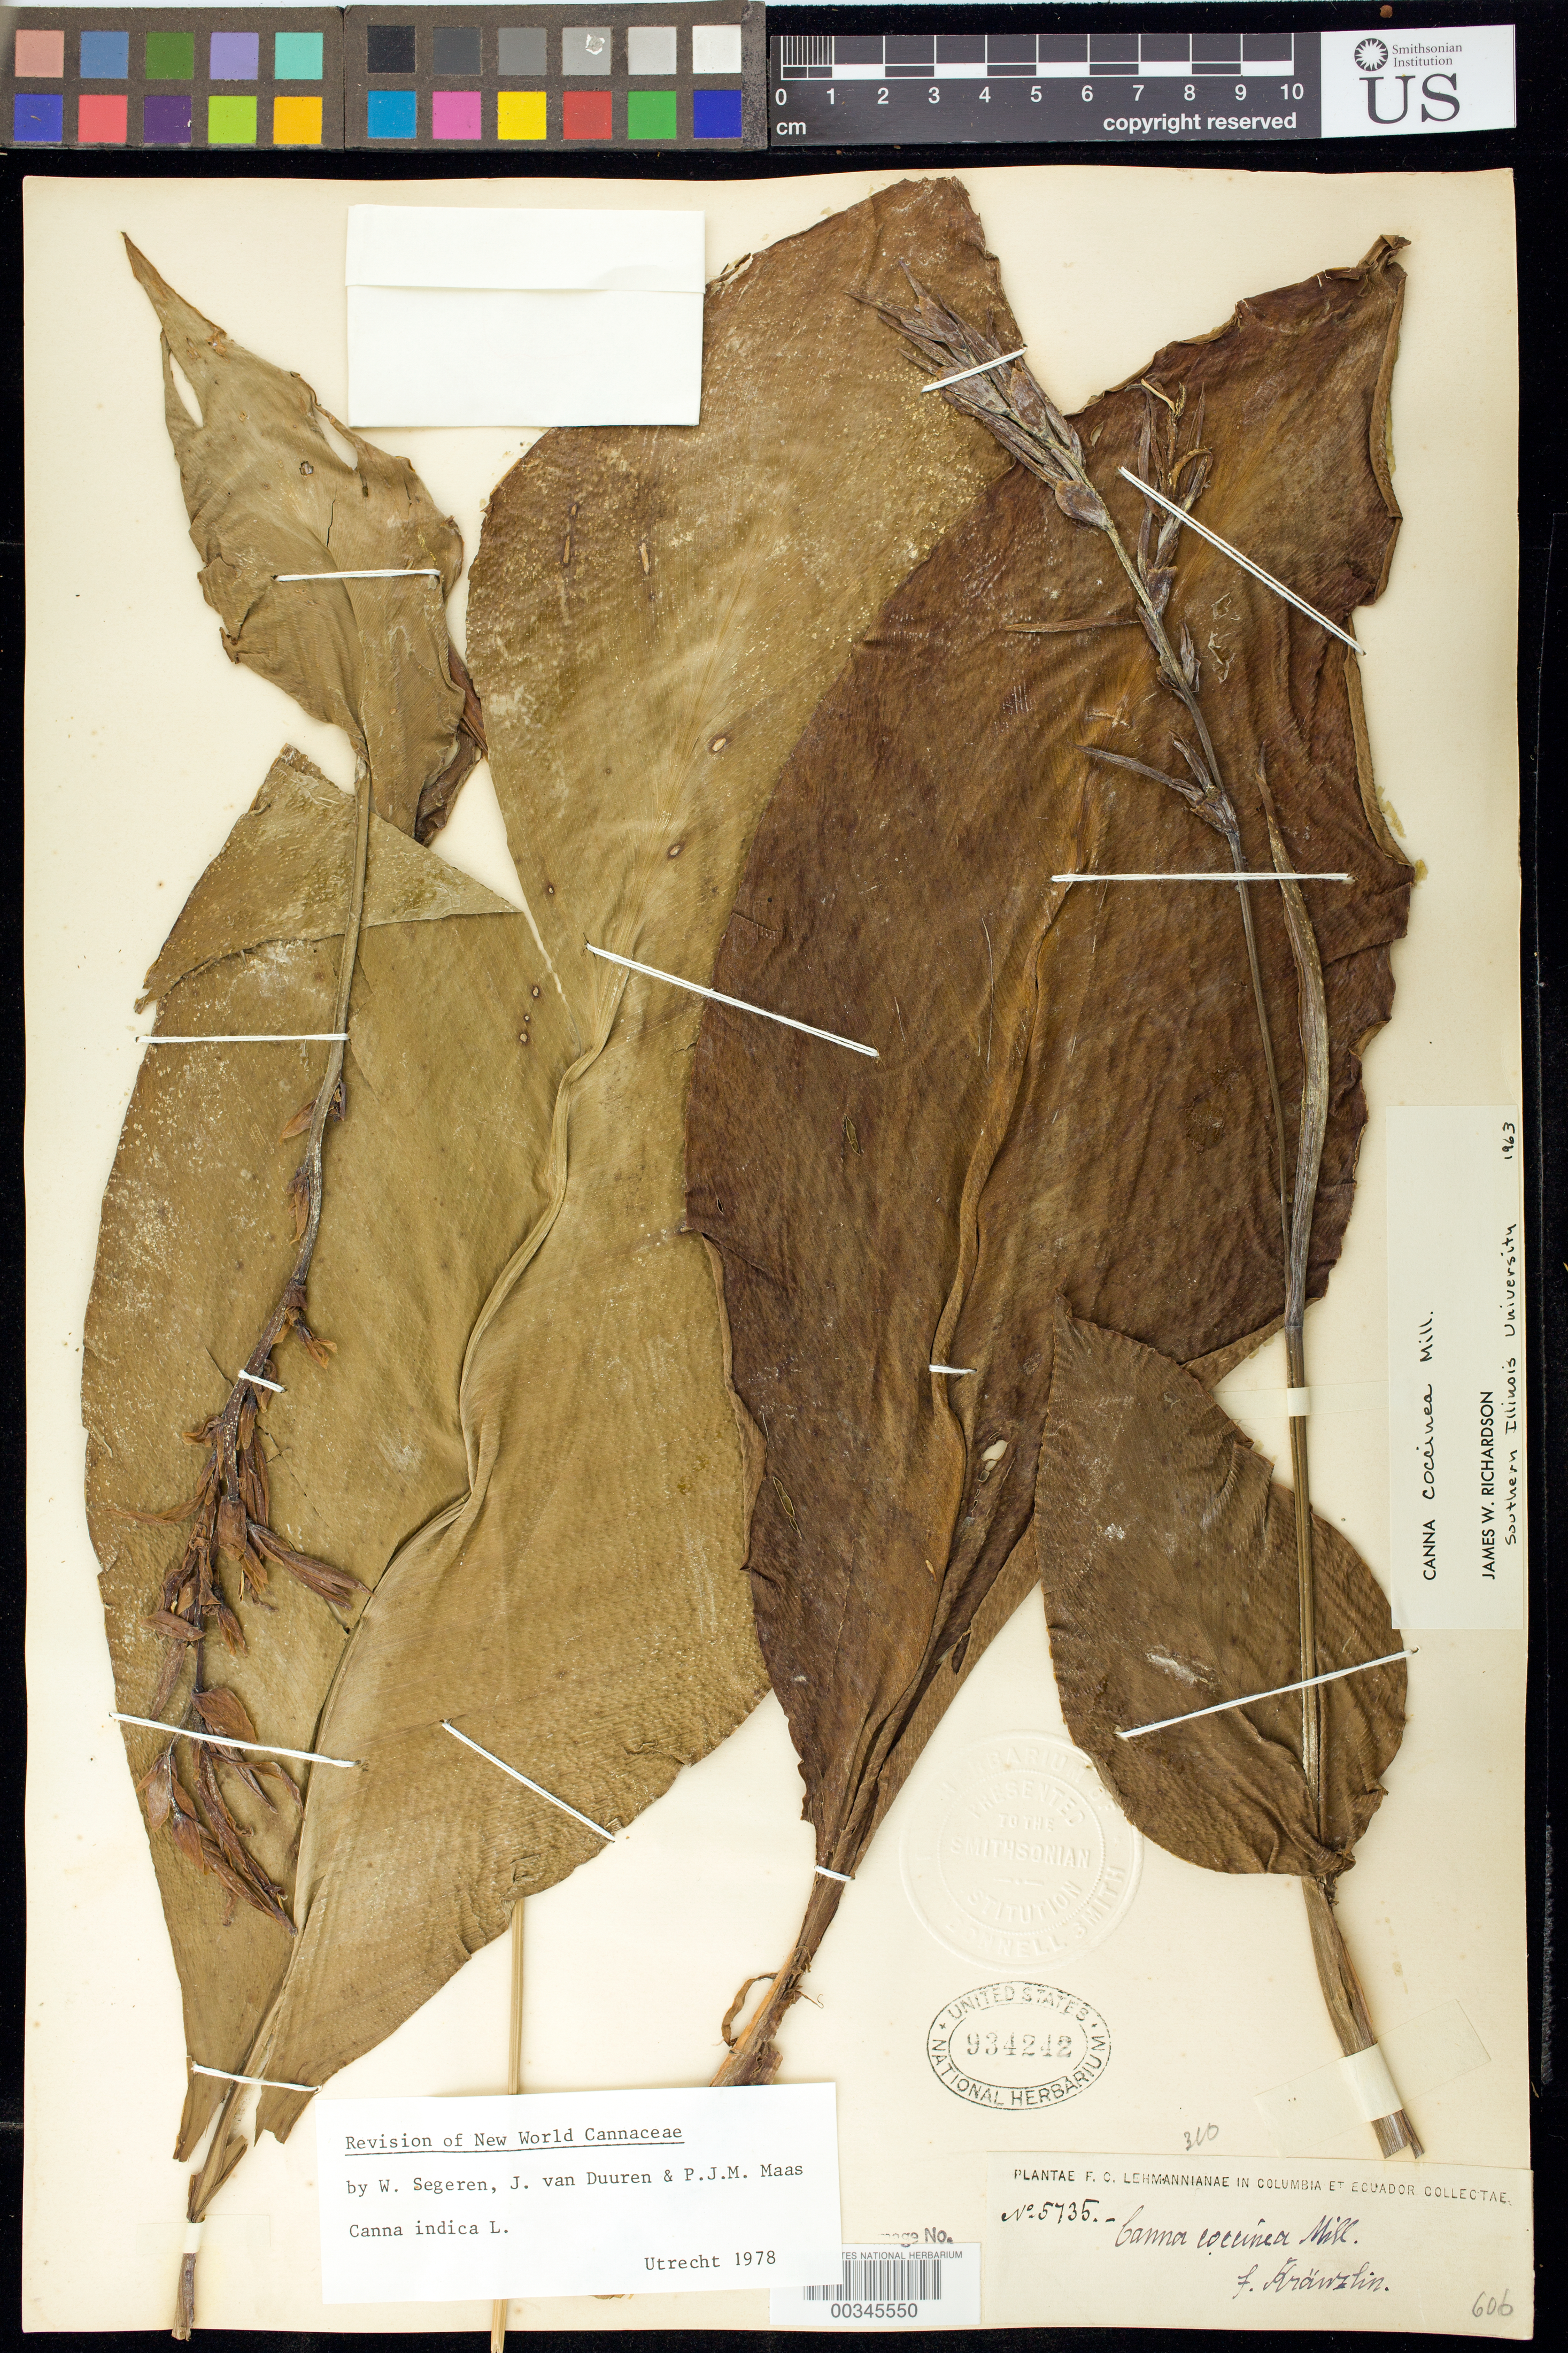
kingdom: Plantae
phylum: Tracheophyta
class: Liliopsida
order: Zingiberales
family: Cannaceae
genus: Canna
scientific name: Canna indica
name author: L.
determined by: Segeren, W.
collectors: F. C. Lehmann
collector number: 5735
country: Colombia / Ecuador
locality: Plantae F.C. Lehmannianae in Colombia et Ecuador collectae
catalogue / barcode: US 934242